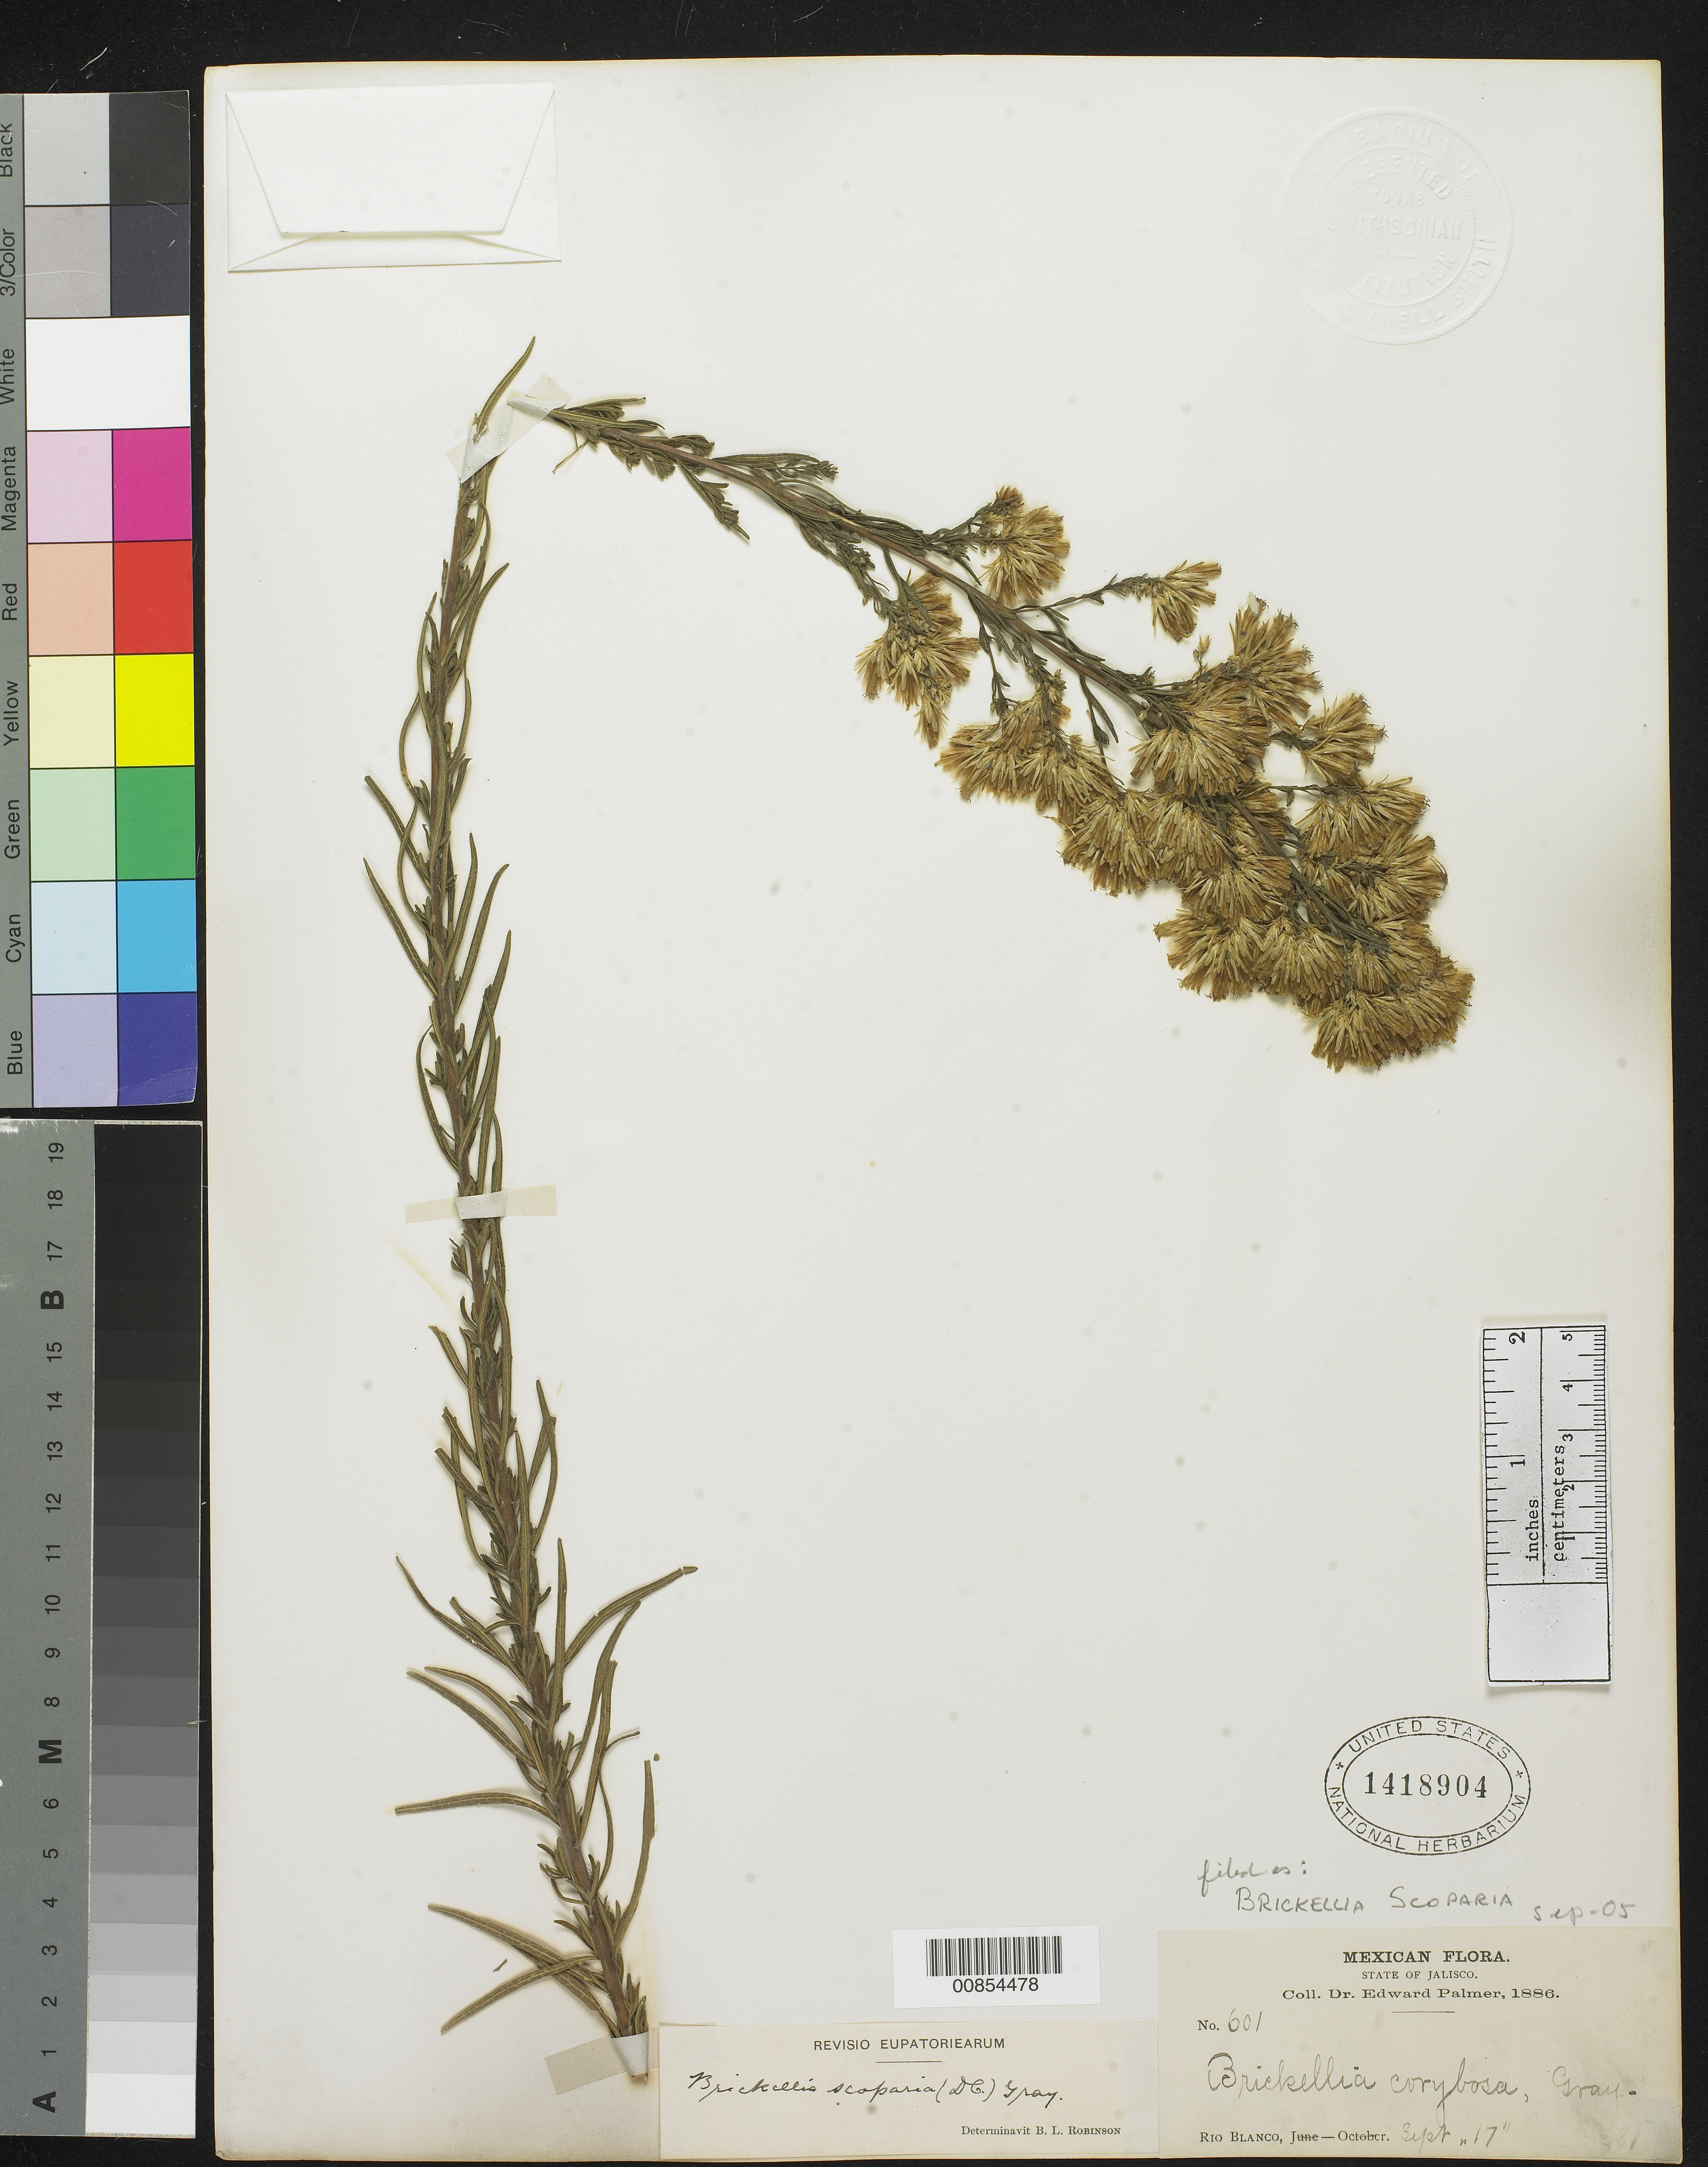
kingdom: Plantae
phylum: Tracheophyta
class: Magnoliopsida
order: Asterales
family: Asteraceae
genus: Brickellia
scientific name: Brickellia scoparia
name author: (DC.) A. Gray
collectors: E. Palmer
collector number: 601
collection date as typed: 17 Sep 1886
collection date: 1886-09-17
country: Mexico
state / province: Jalisco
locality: Río Blanco, Jalisco.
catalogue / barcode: US 1418904